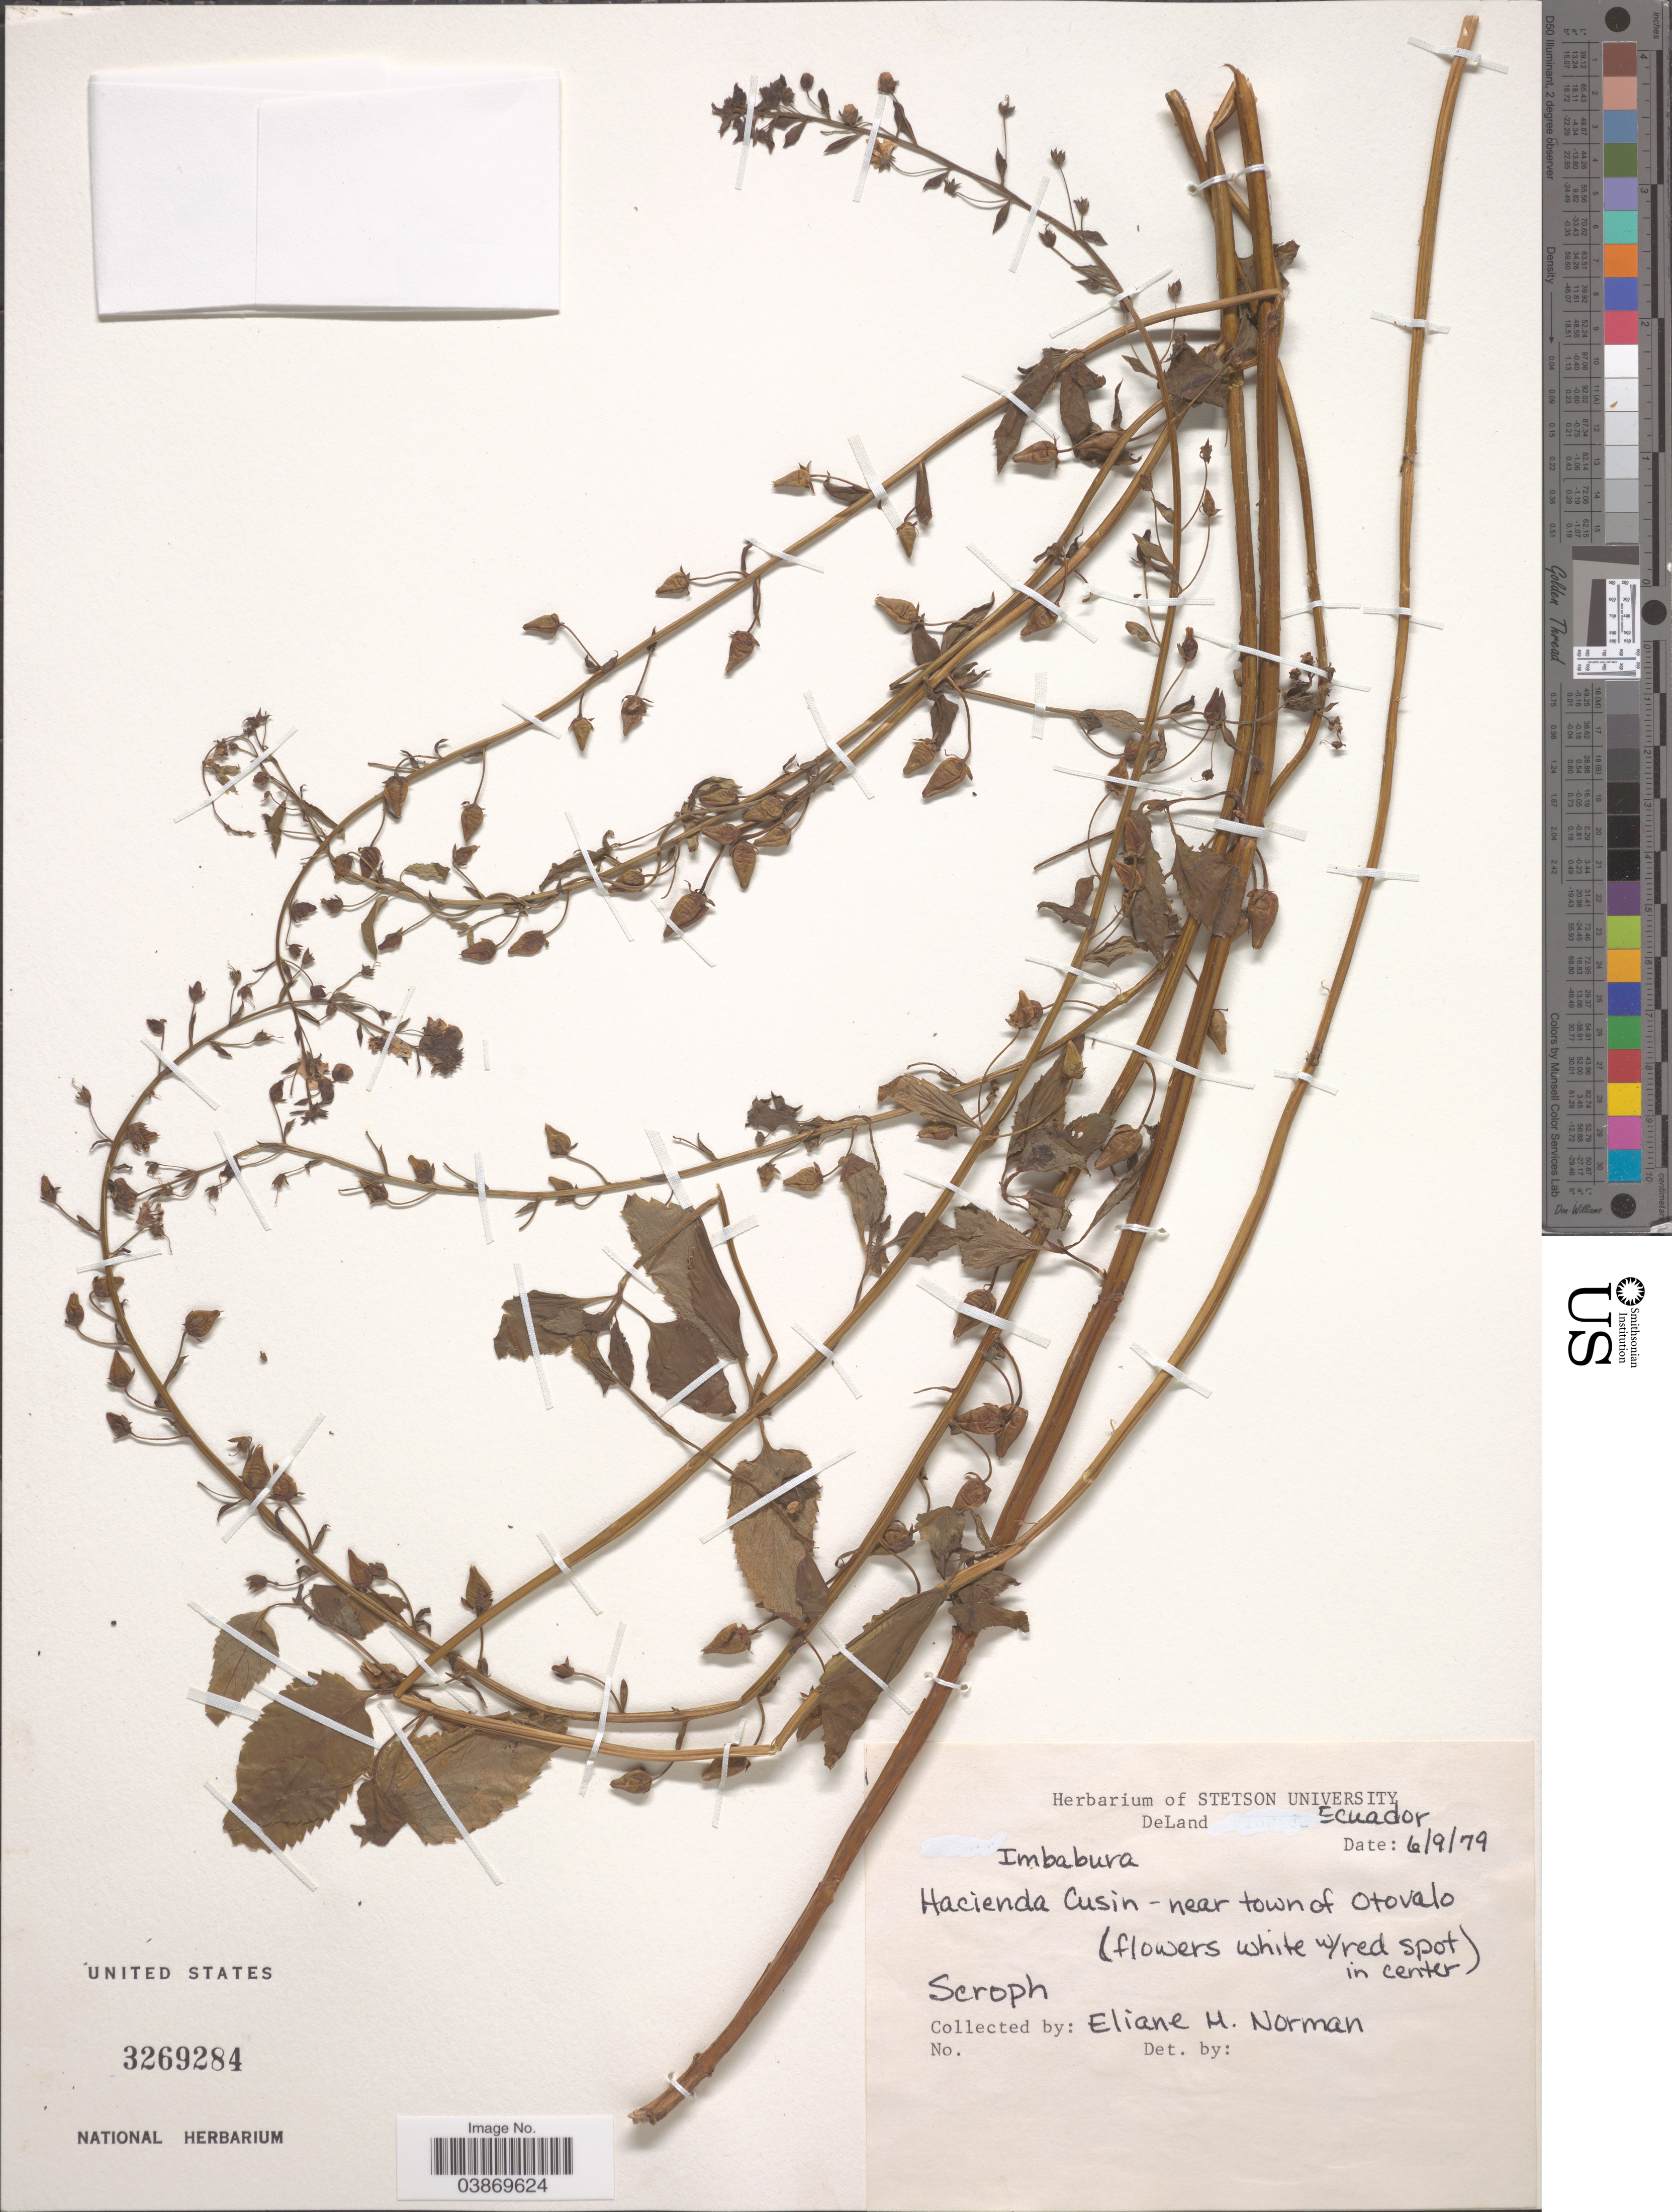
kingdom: Plantae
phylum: Tracheophyta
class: Magnoliopsida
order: Lamiales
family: Scrophulariaceae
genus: Alonsoa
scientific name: Alonsoa sp.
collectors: E. Norman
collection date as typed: Transcribed d/m/y: 6/9/79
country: Ecuador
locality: Hacienda Cusin-near town Otovalo.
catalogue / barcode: US 3269284